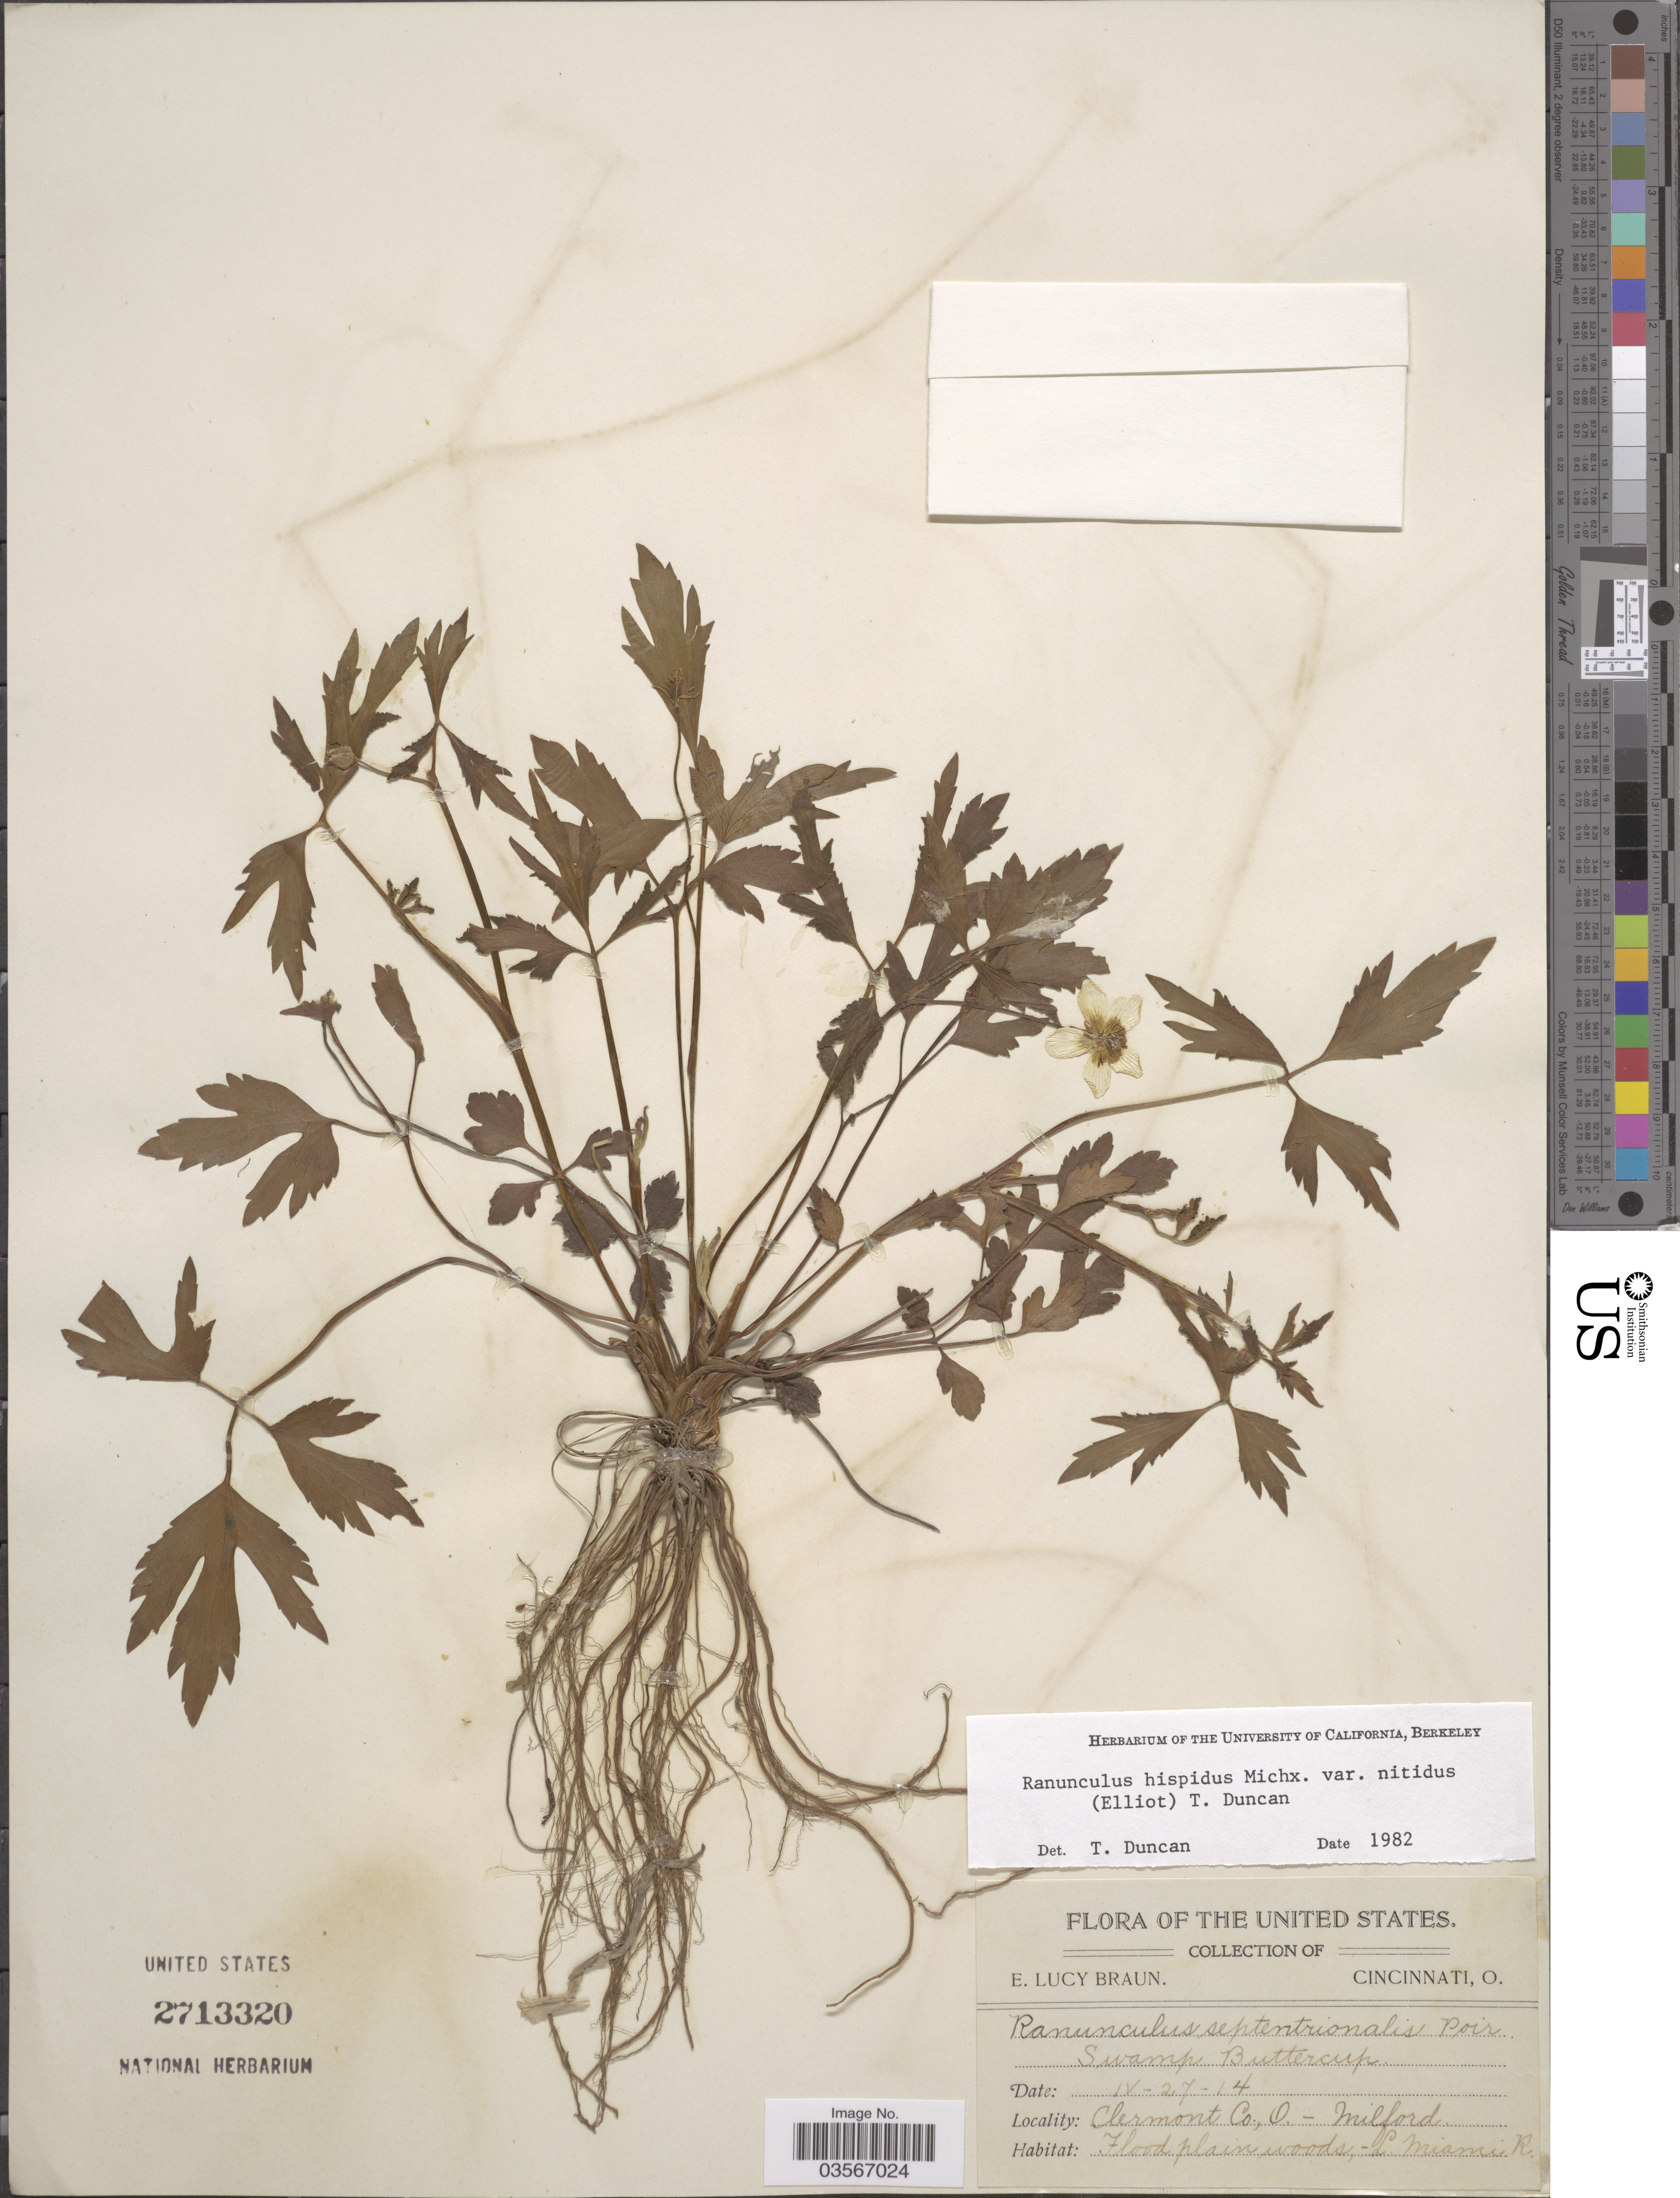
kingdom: Plantae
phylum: Tracheophyta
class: Magnoliopsida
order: Ranunculales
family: Ranunculaceae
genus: Ranunculus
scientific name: Ranunculus hispidus var. nitidus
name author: (Chapm.) T. Duncan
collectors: E. L. Braun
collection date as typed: Transcribed d/m/y: 27/4/14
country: United States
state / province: Ohio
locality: Clermont Co. Milford. L. Miami R.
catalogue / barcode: US 2713320